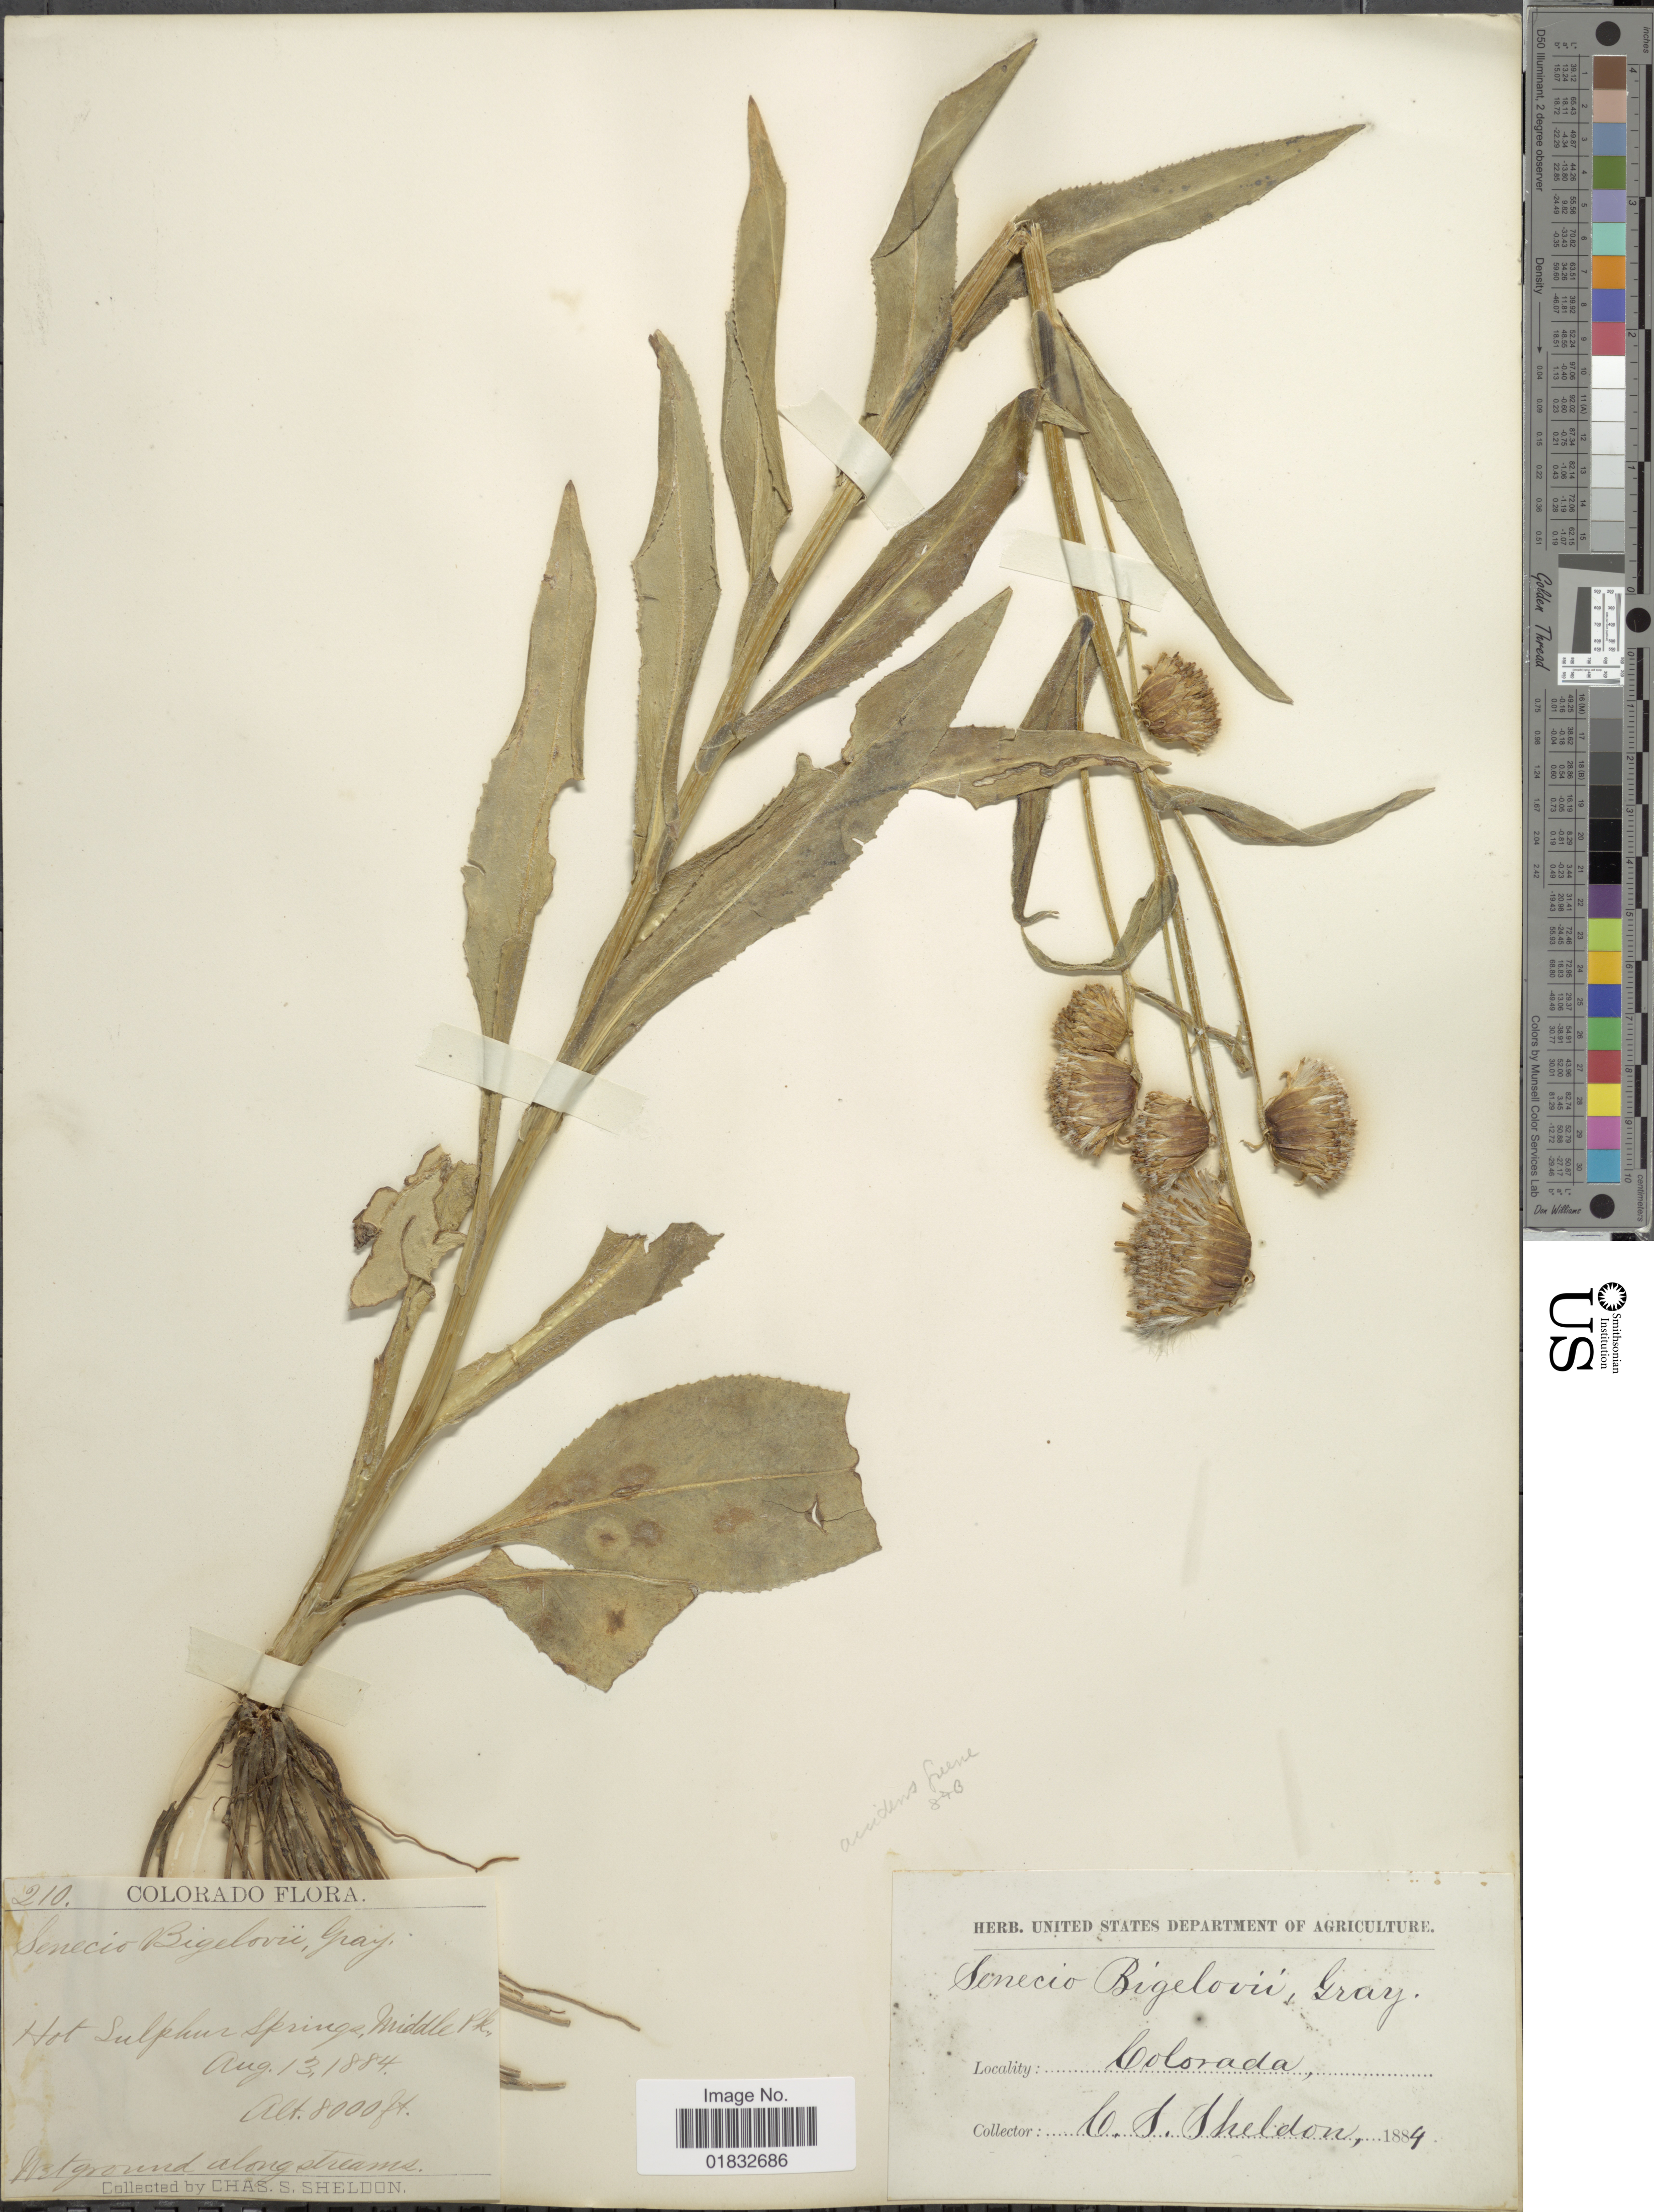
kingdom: Plantae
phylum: Tracheophyta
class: Magnoliopsida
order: Asterales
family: Asteraceae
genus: Senecio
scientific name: Senecio bigelovii var. hallii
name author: A. Gray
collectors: C. S. Sheldon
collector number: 210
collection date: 1884-08-13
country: United States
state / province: Colorado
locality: Hot Sulphur Springs, Middle Pk., Wet ground along stream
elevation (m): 2438